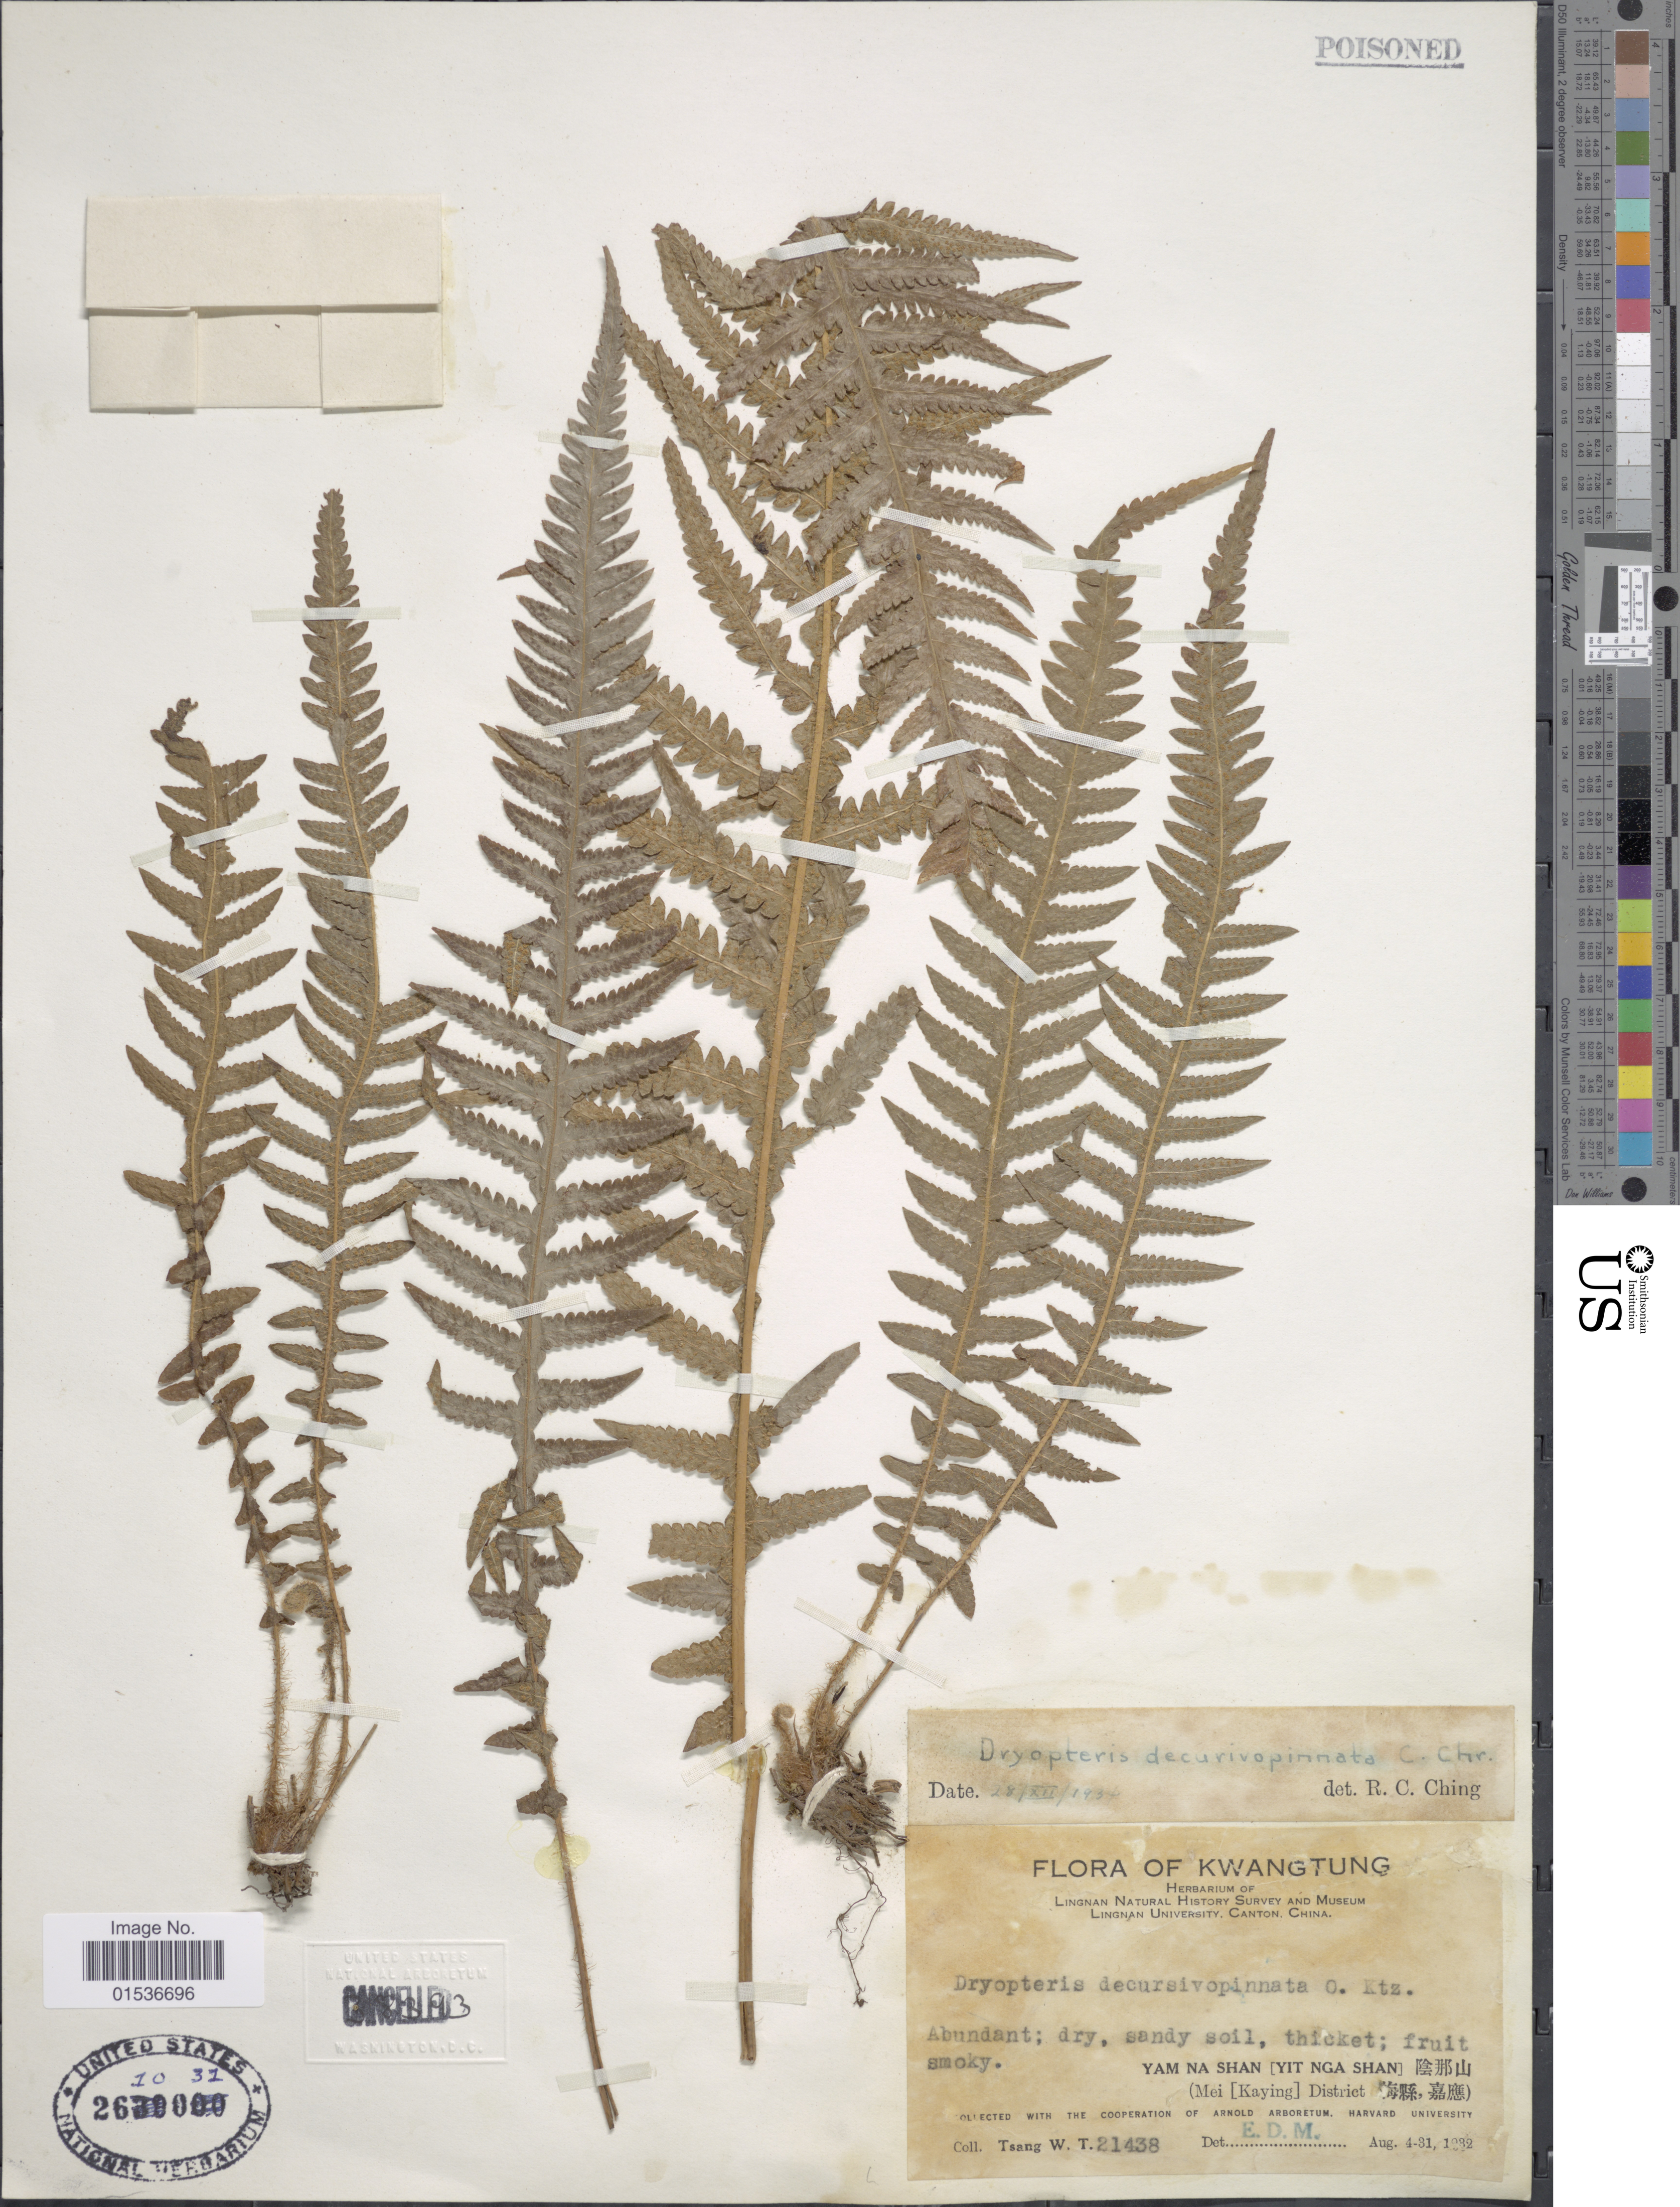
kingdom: Plantae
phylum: Tracheophyta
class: Polypodiopsida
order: Polypodiales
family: Thelypteridaceae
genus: Phegopteris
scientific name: Phegopteris decursivepinnata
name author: (H.C. Hall) Fée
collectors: W. T. Tsang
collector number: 21438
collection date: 1932-08-04/1932-08-31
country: China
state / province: Guangdong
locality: Kwatung,Yam Na Shan [Yoit Nga Shan] (Mei [Kaying] District).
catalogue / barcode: US 2610031